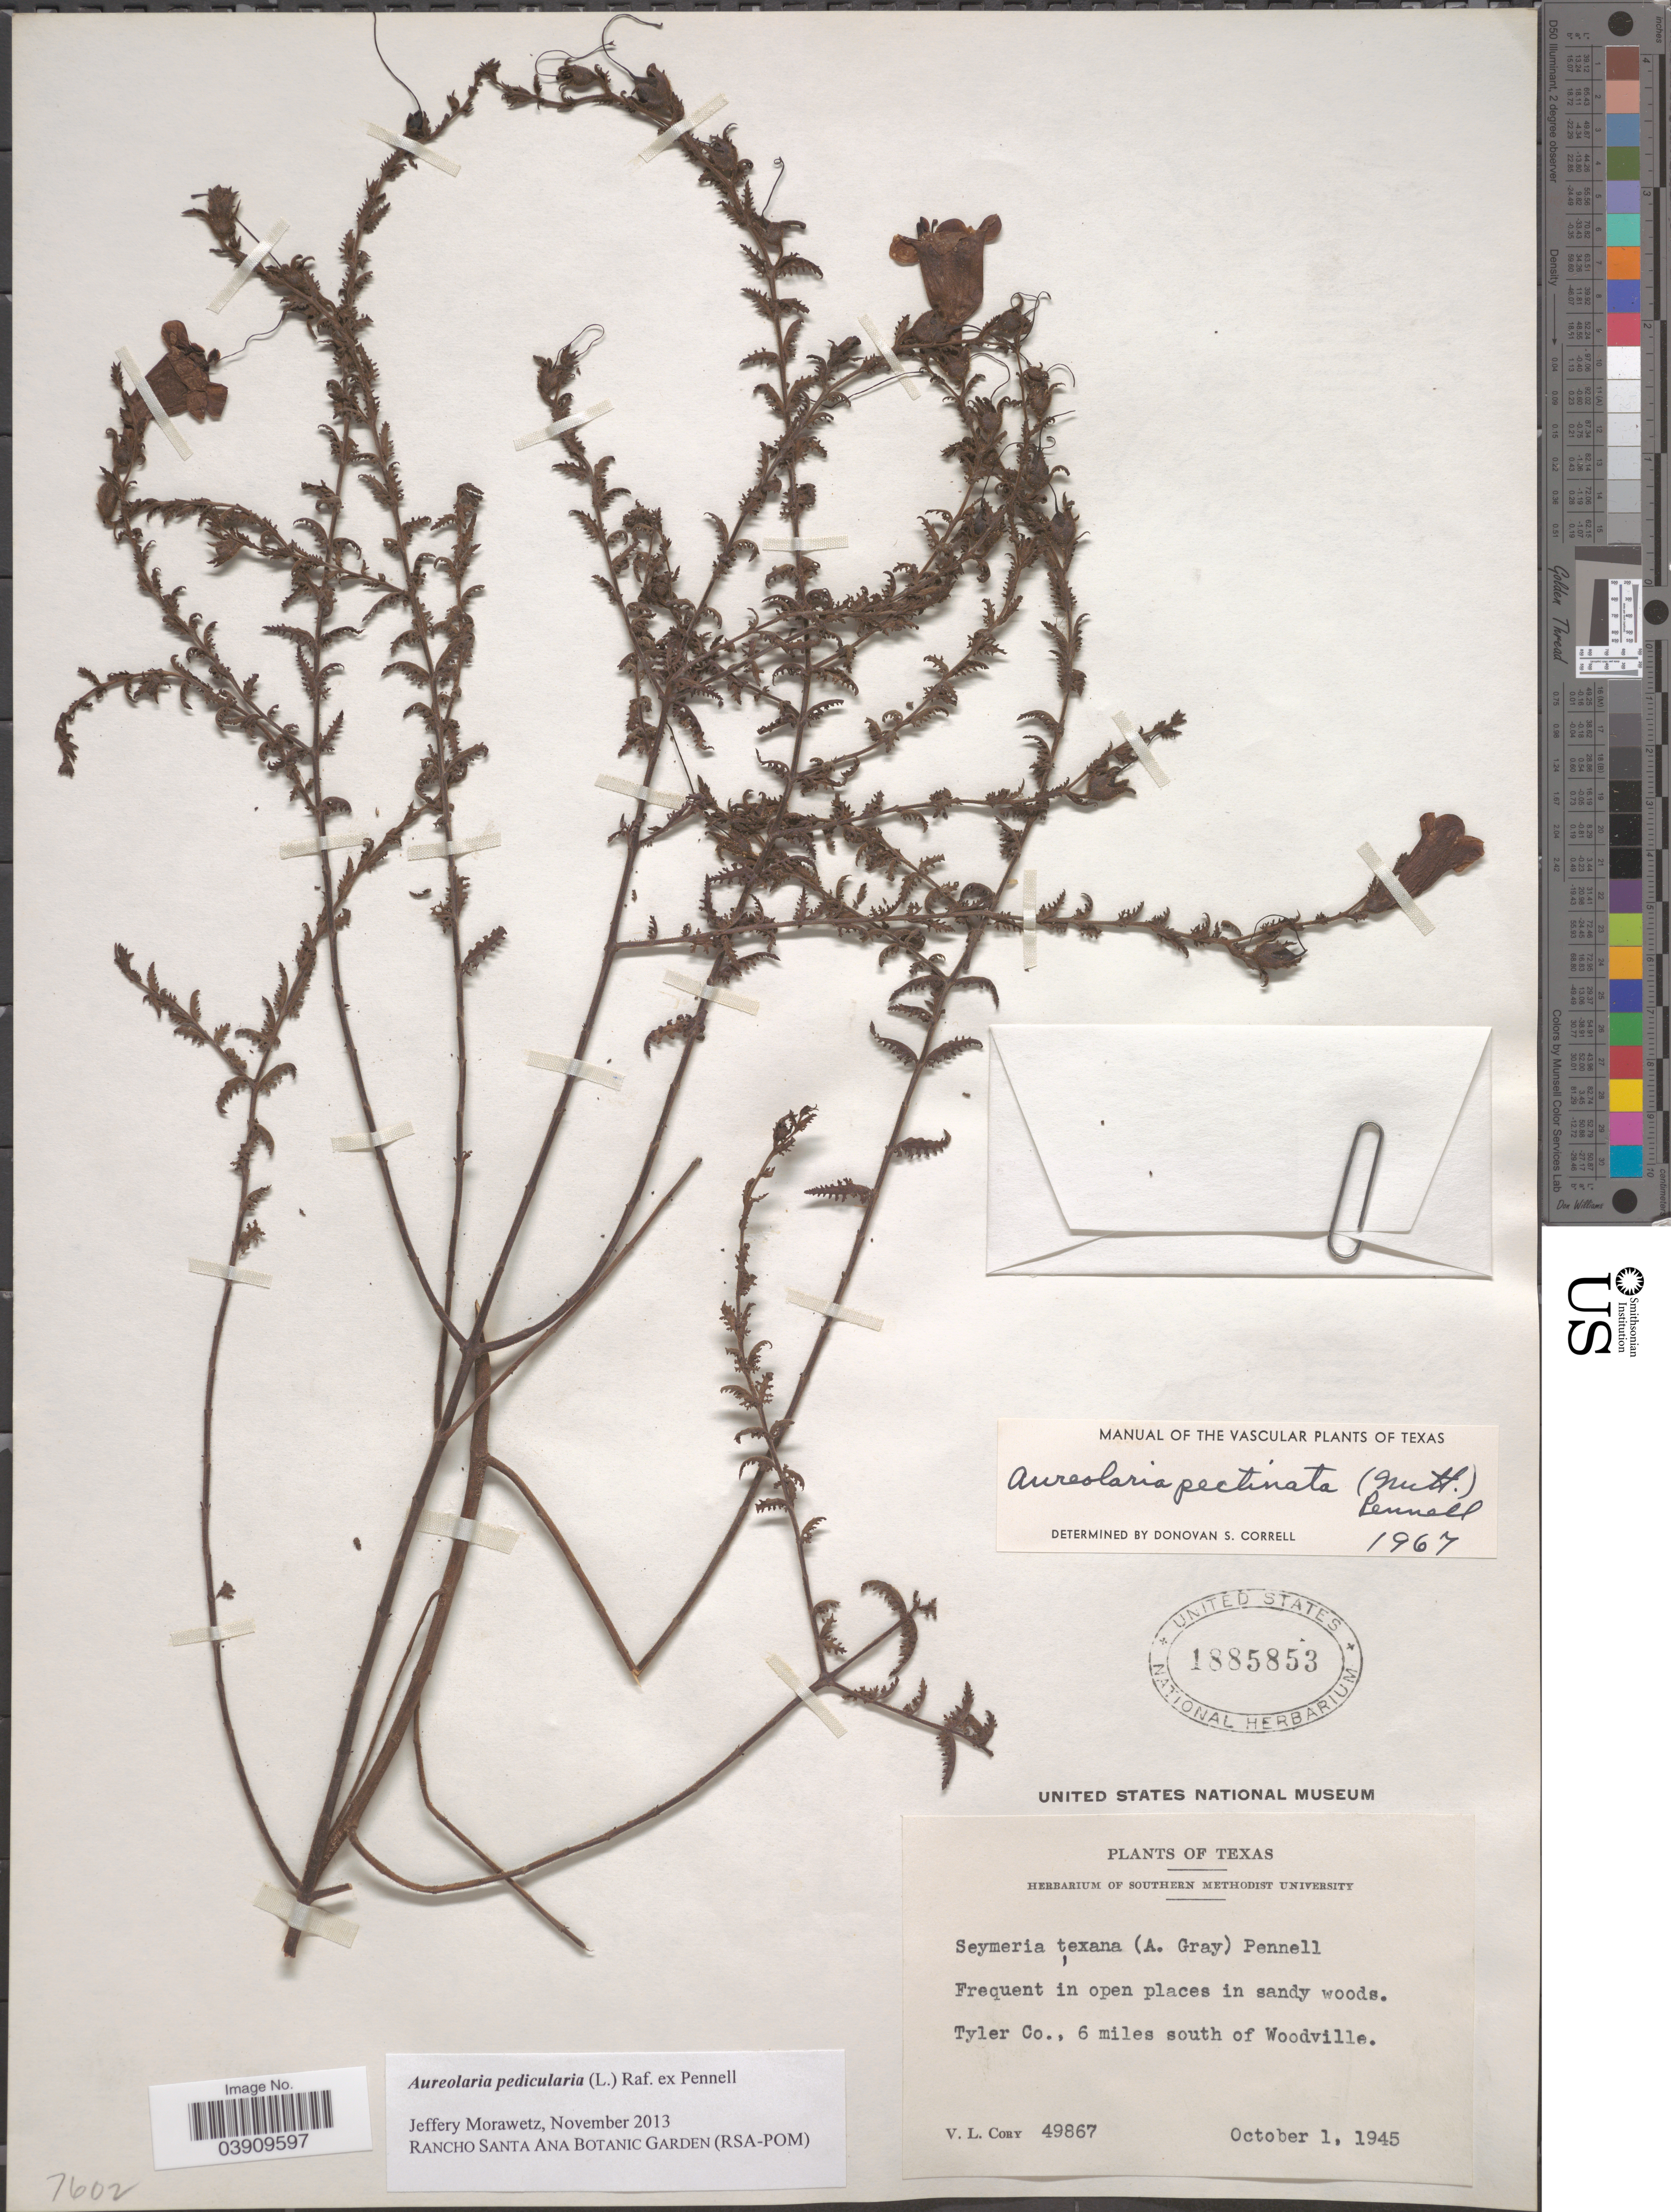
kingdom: Plantae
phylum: Tracheophyta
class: Magnoliopsida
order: Lamiales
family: Orobanchaceae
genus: Aureolaria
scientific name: Aureolaria pedicularia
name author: (L.) Raf. ex Farw.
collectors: V. Cory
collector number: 49867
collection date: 1945-10-01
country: United States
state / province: Texas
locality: Tyler Co., 6 miles south of Woodville.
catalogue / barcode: US 1885853